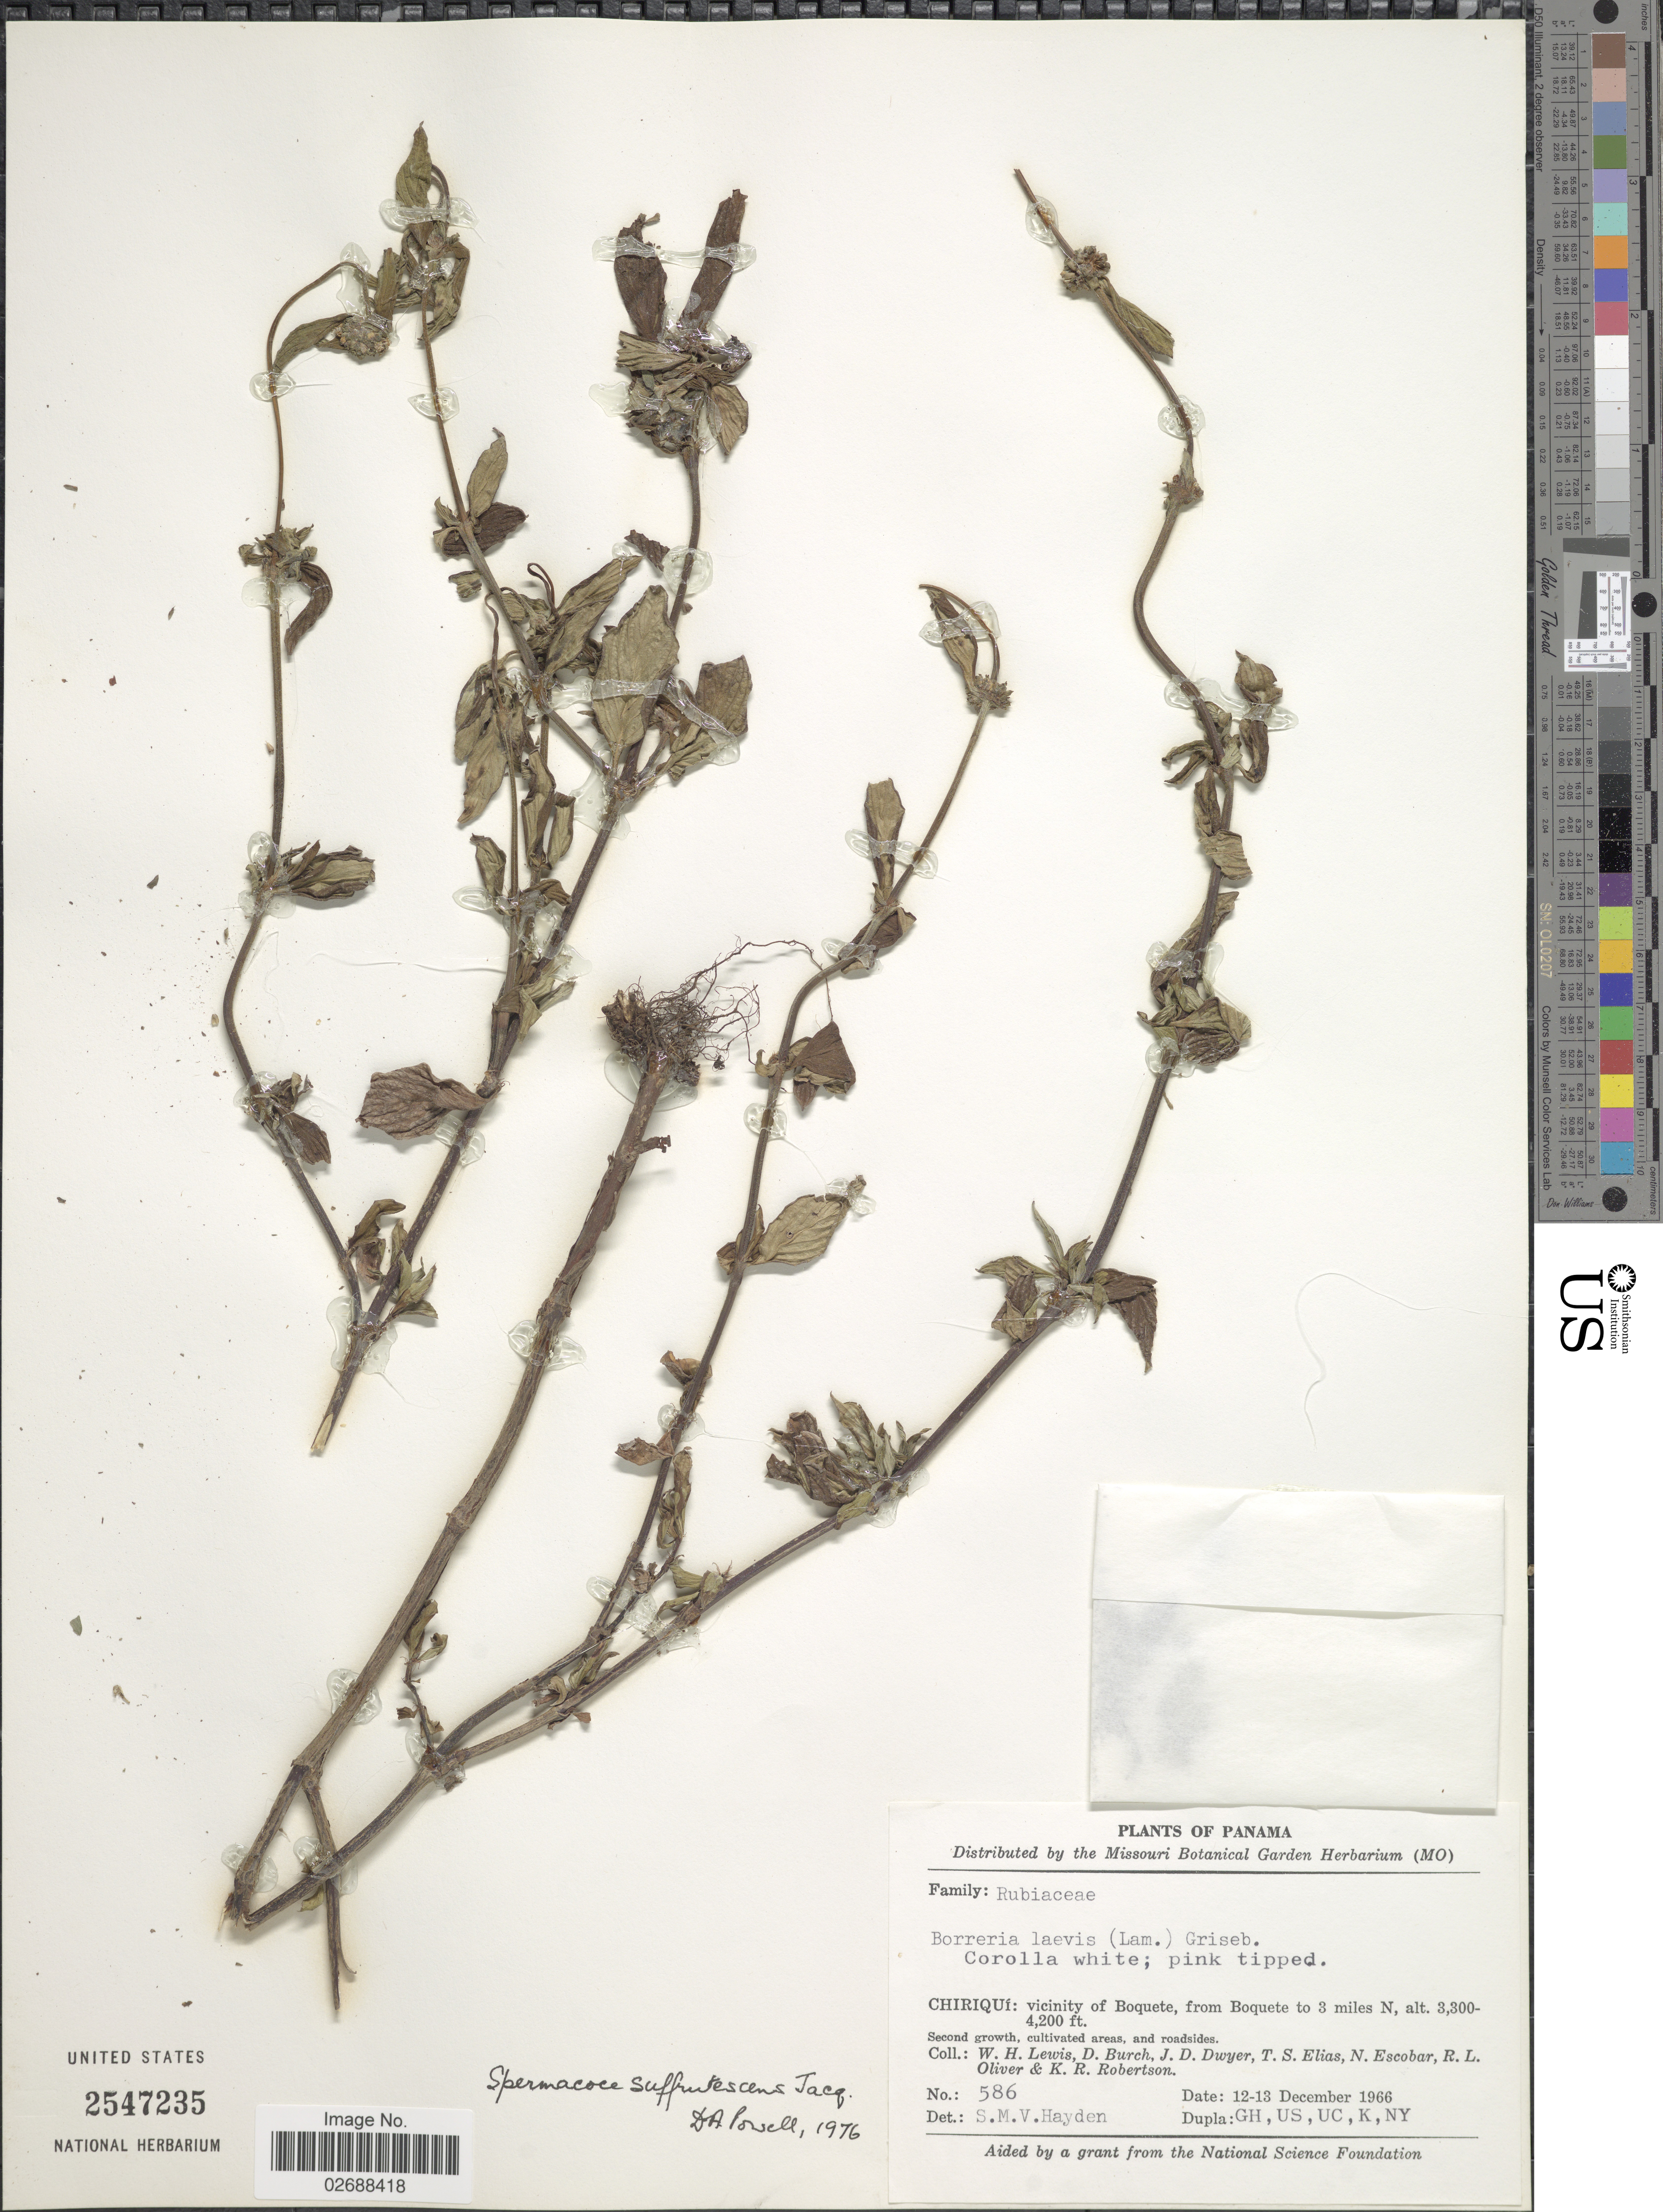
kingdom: Plantae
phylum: Tracheophyta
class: Magnoliopsida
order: Gentianales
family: Rubiaceae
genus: Borreria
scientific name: Borreria assurgens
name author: (Ruiz & Pav.) Griseb.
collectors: W. H. Lewis, D. Burch, J. D. Dwyer, T. S. Elias & et al.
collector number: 586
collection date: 1966-12-12/1966-12-13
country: Panama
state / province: Chiriqui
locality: Vicinity of Boquete, from Boquete to 3 miles N.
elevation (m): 1006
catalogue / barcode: US 2547235